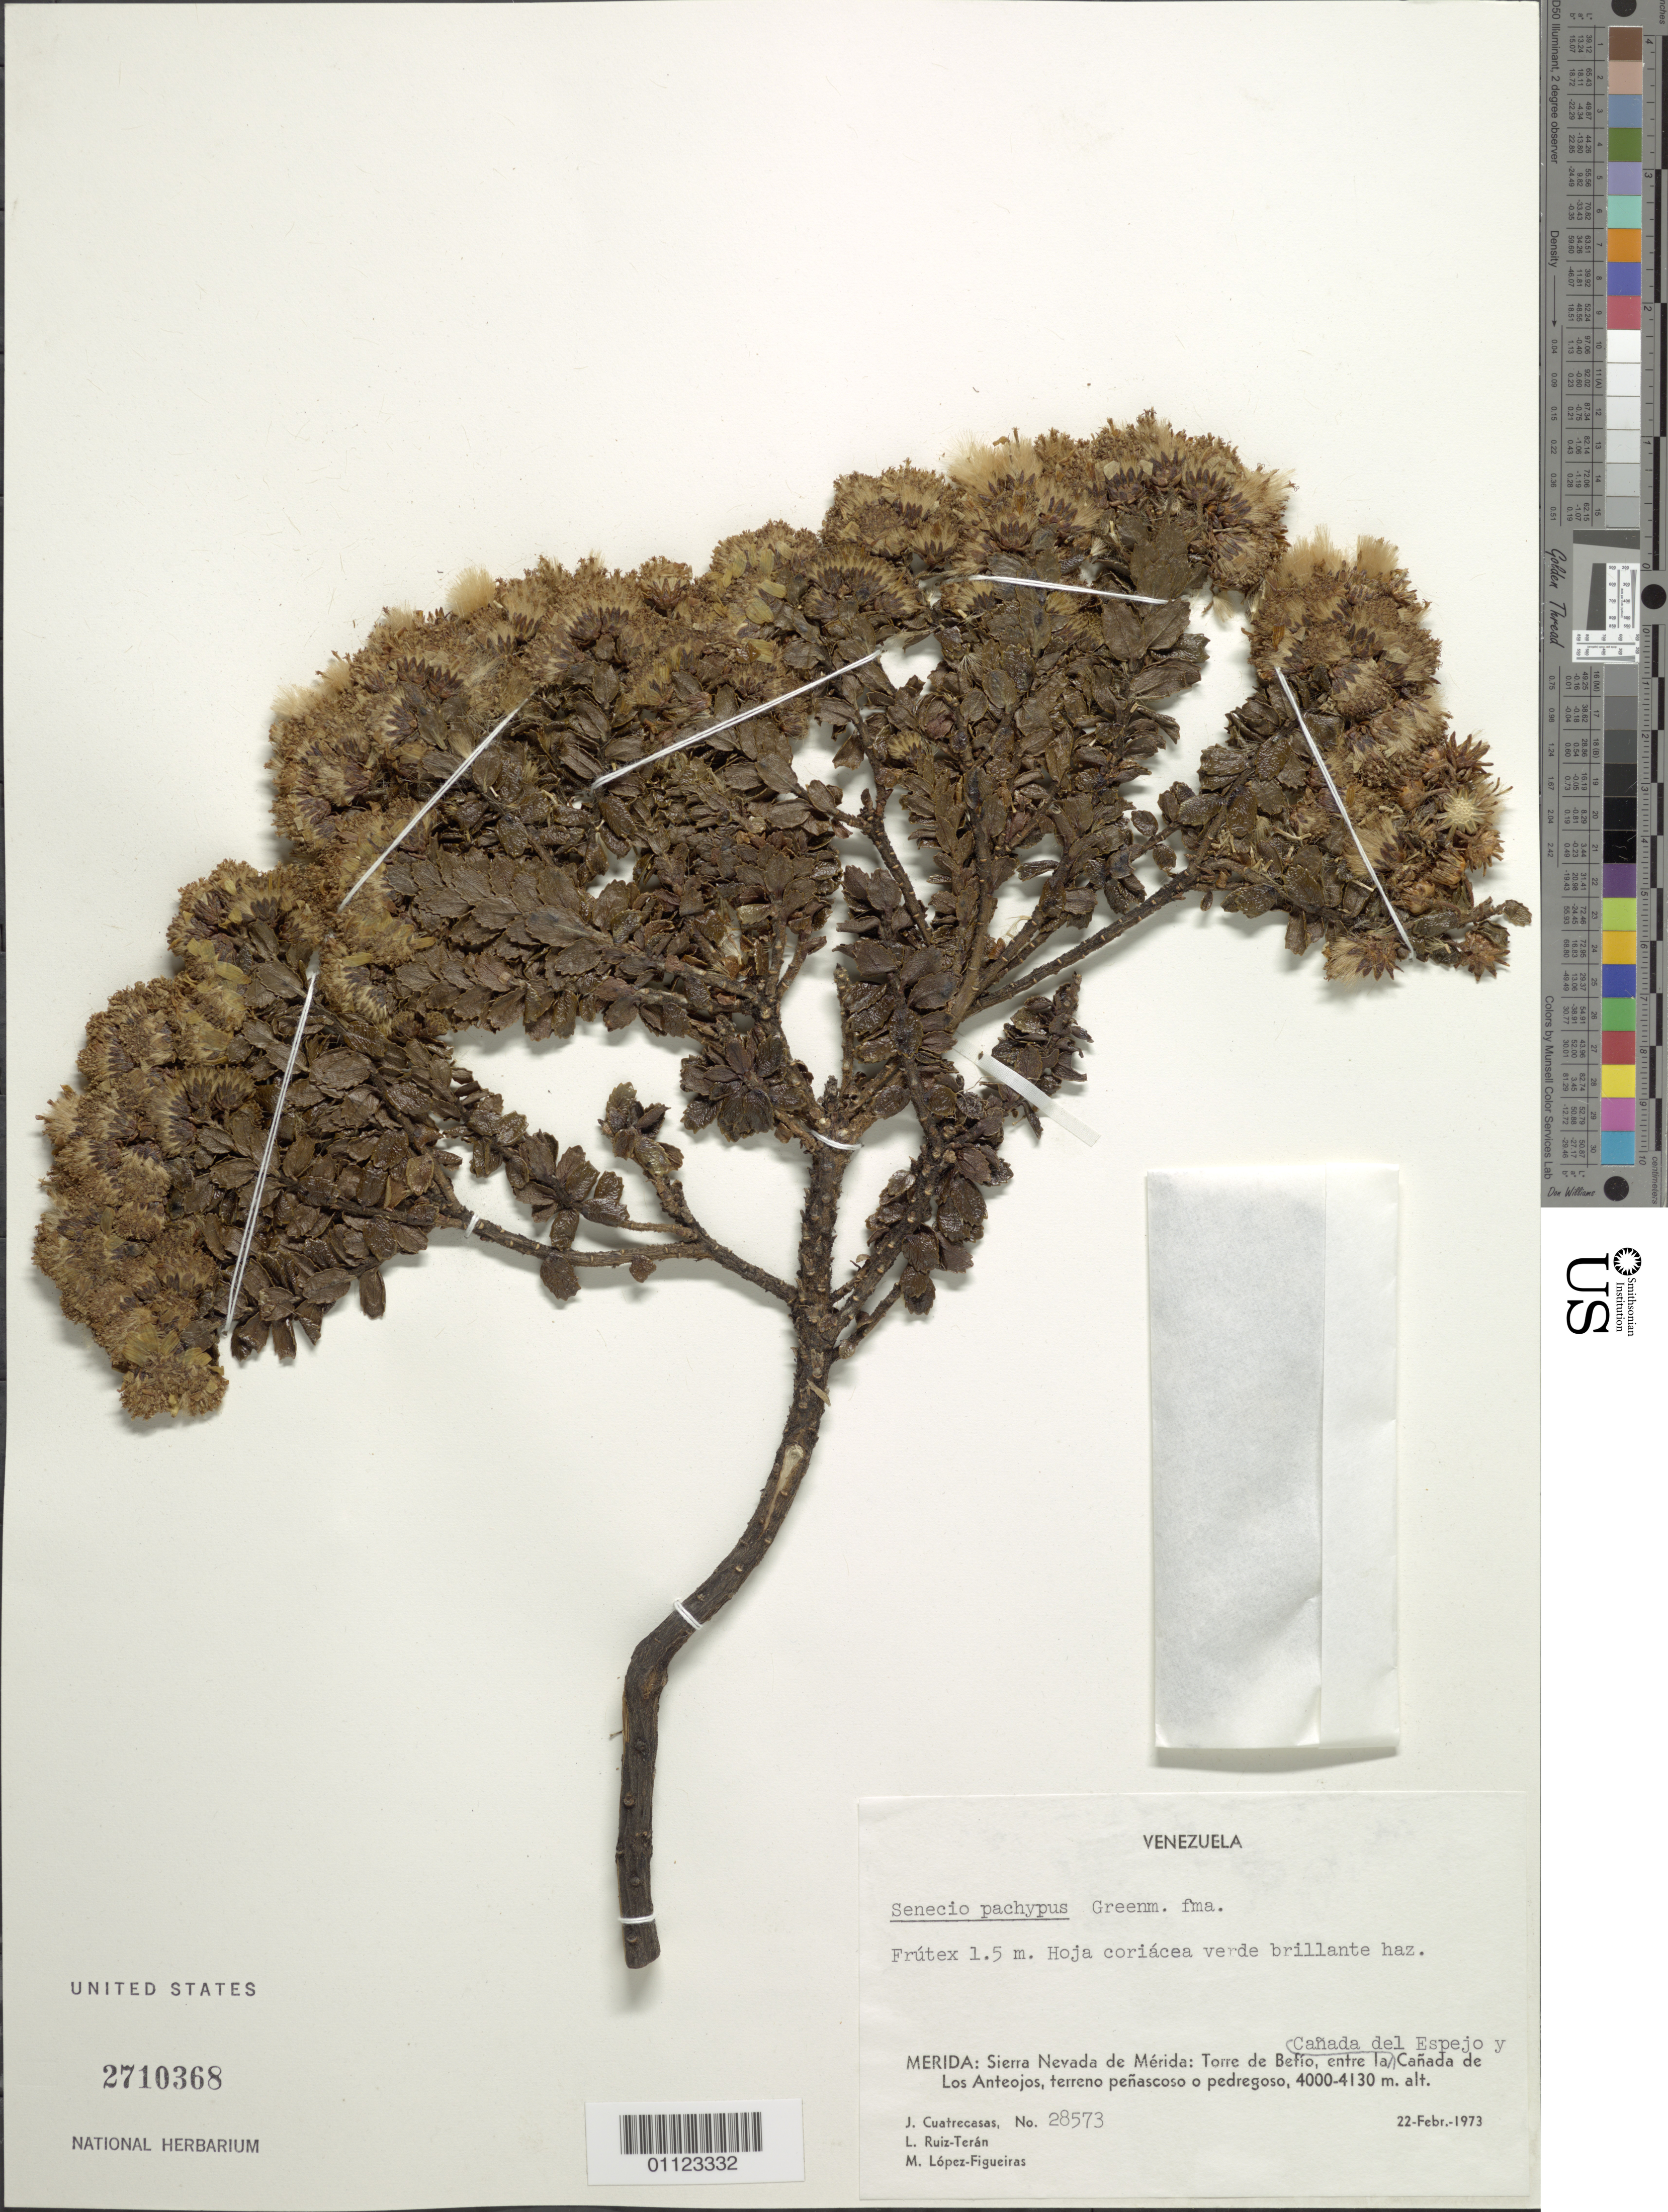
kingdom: Plantae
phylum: Tracheophyta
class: Magnoliopsida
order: Asterales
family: Asteraceae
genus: Pentacalia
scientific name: Pentacalia pachypus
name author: (Greenm.) Cuatrec.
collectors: J. Cuatrecasas, L. E. Ruíz-Terán & M. López Figueiras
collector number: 28573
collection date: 1973-02-22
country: Venezuela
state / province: Mérida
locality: Sierra Nevada de Mérida: Torre de Befío, entre la Cañada del Espejo y Cañada de Los Anteojos,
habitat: terreno peñascoso o pedregoso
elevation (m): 4000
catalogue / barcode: US 2710368